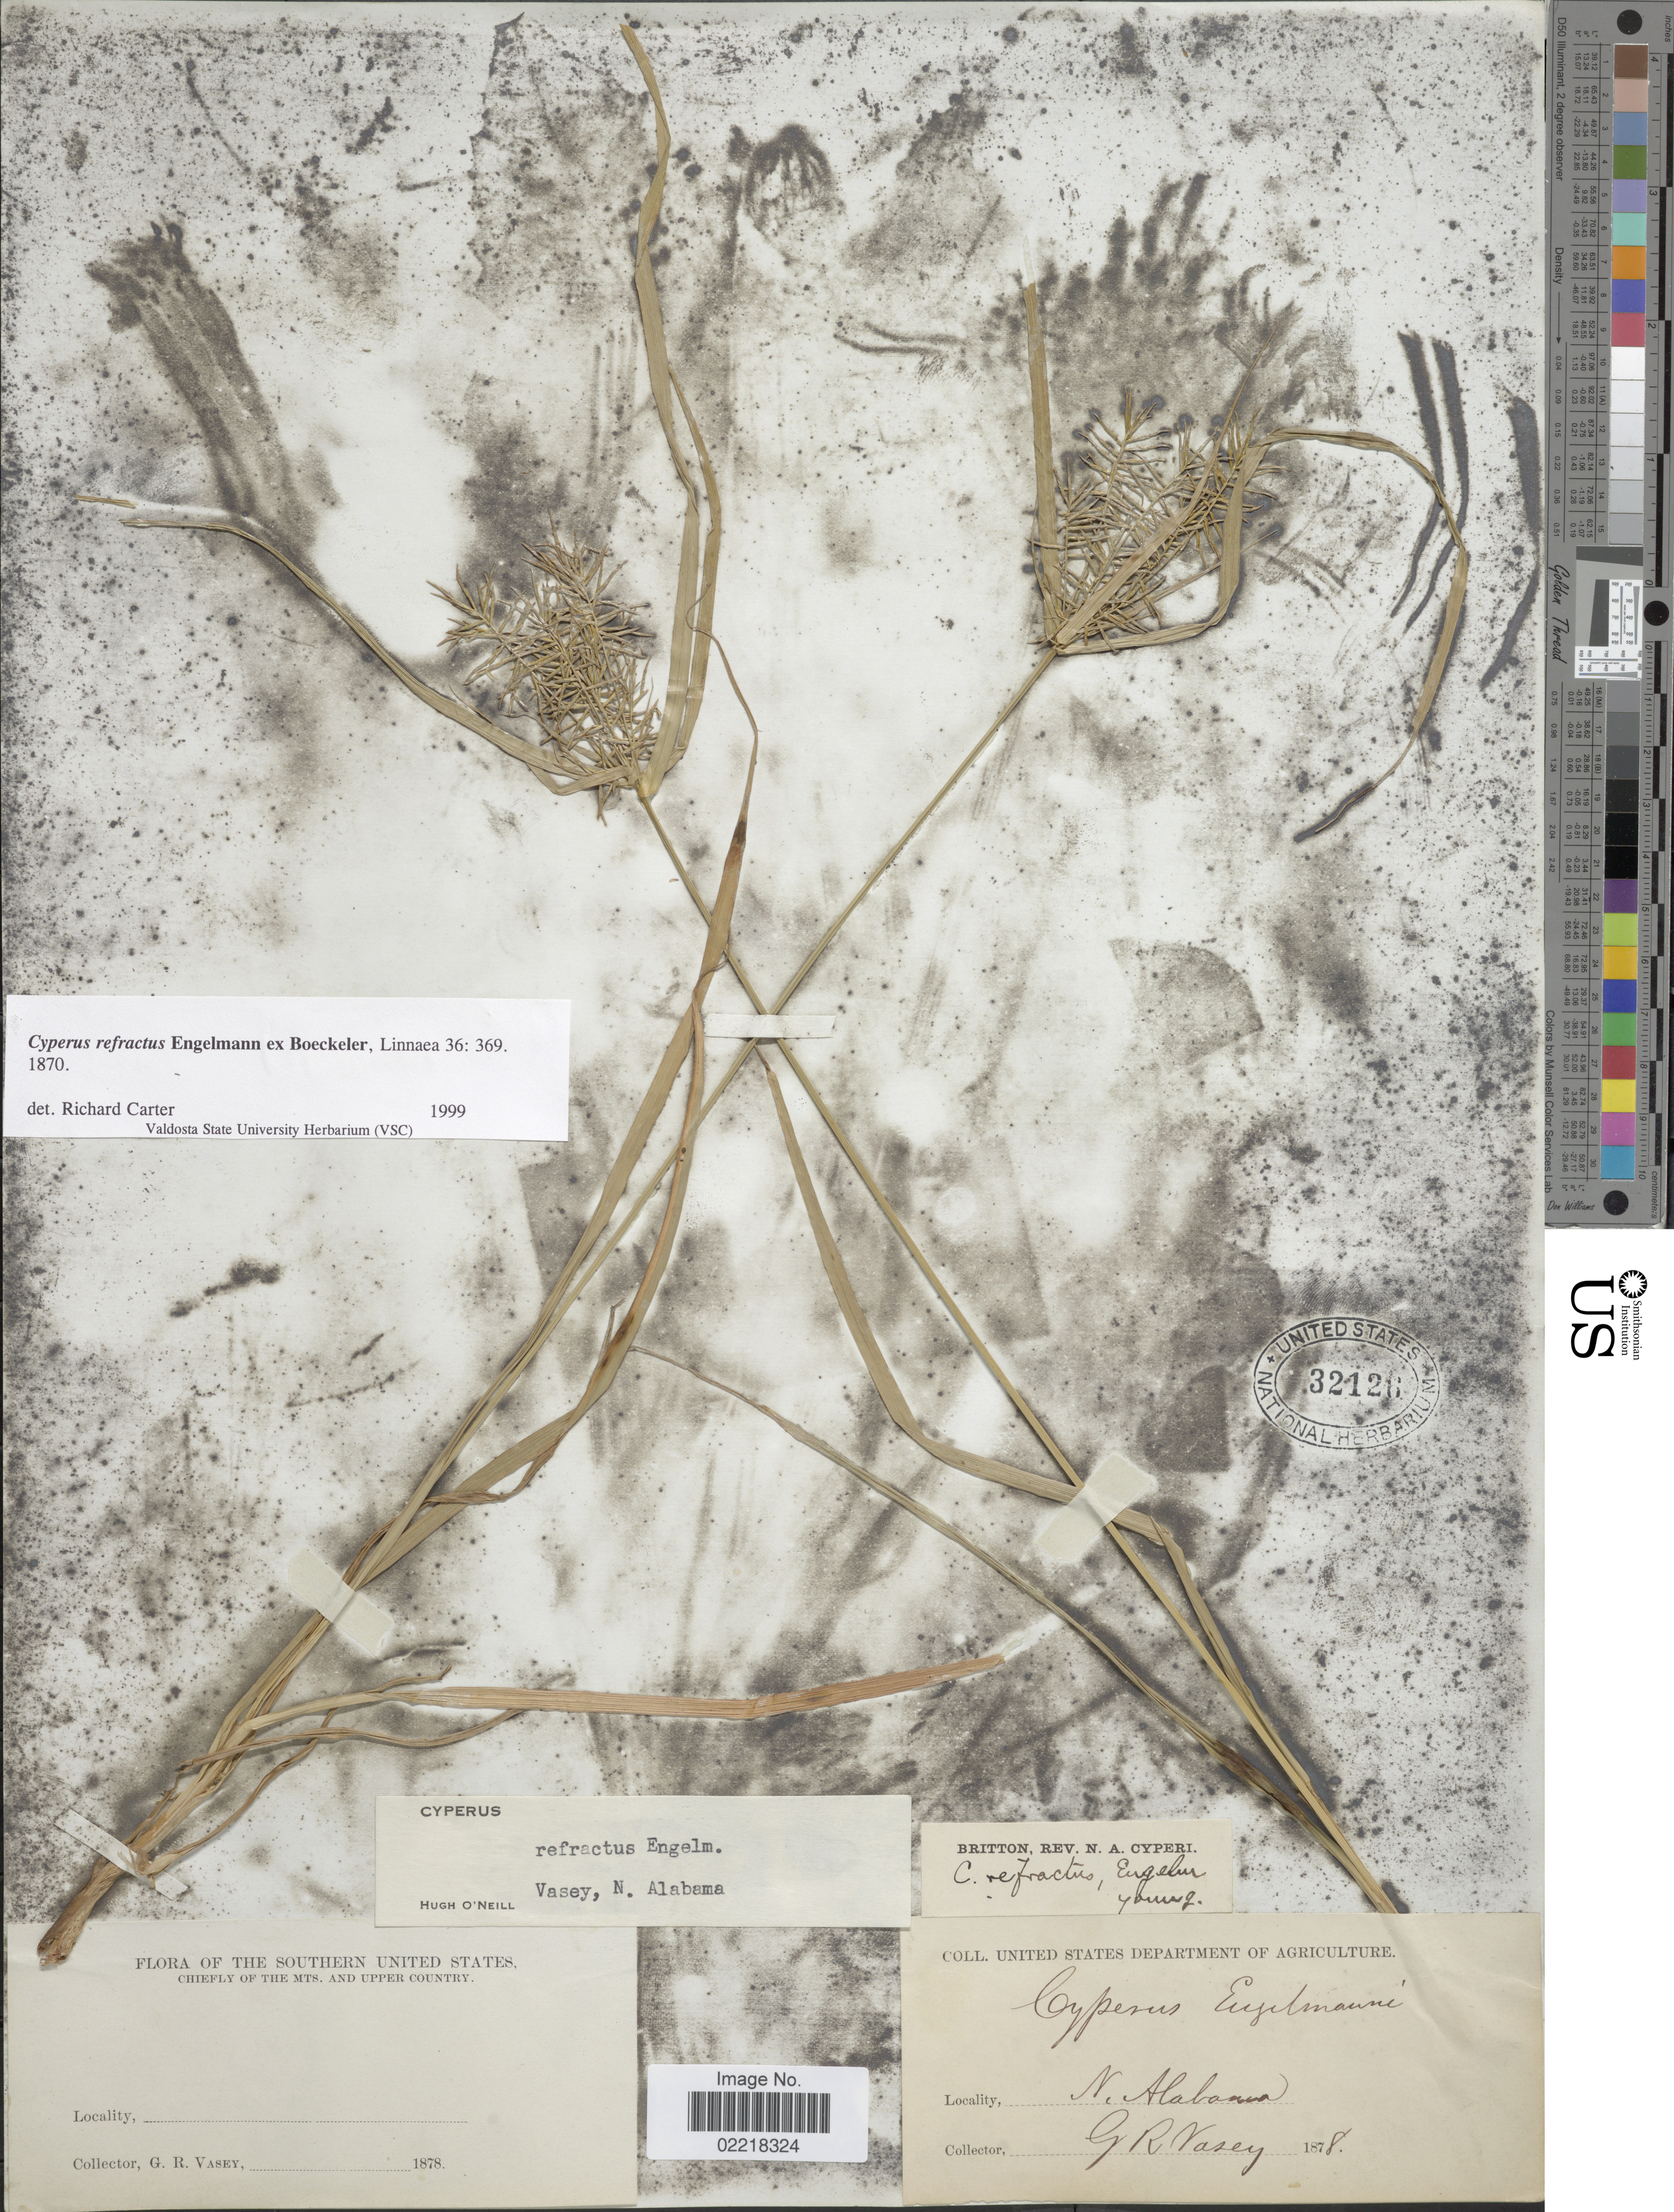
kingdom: Plantae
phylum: Tracheophyta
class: Liliopsida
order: Poales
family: Cyperaceae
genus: Cyperus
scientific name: Cyperus refractus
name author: Engelm. ex Boeckeler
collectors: G. R. Vasey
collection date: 1878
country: United States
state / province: Alabama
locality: Southern United States, N. Alabama, The Mts and Upper country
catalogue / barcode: US 32126